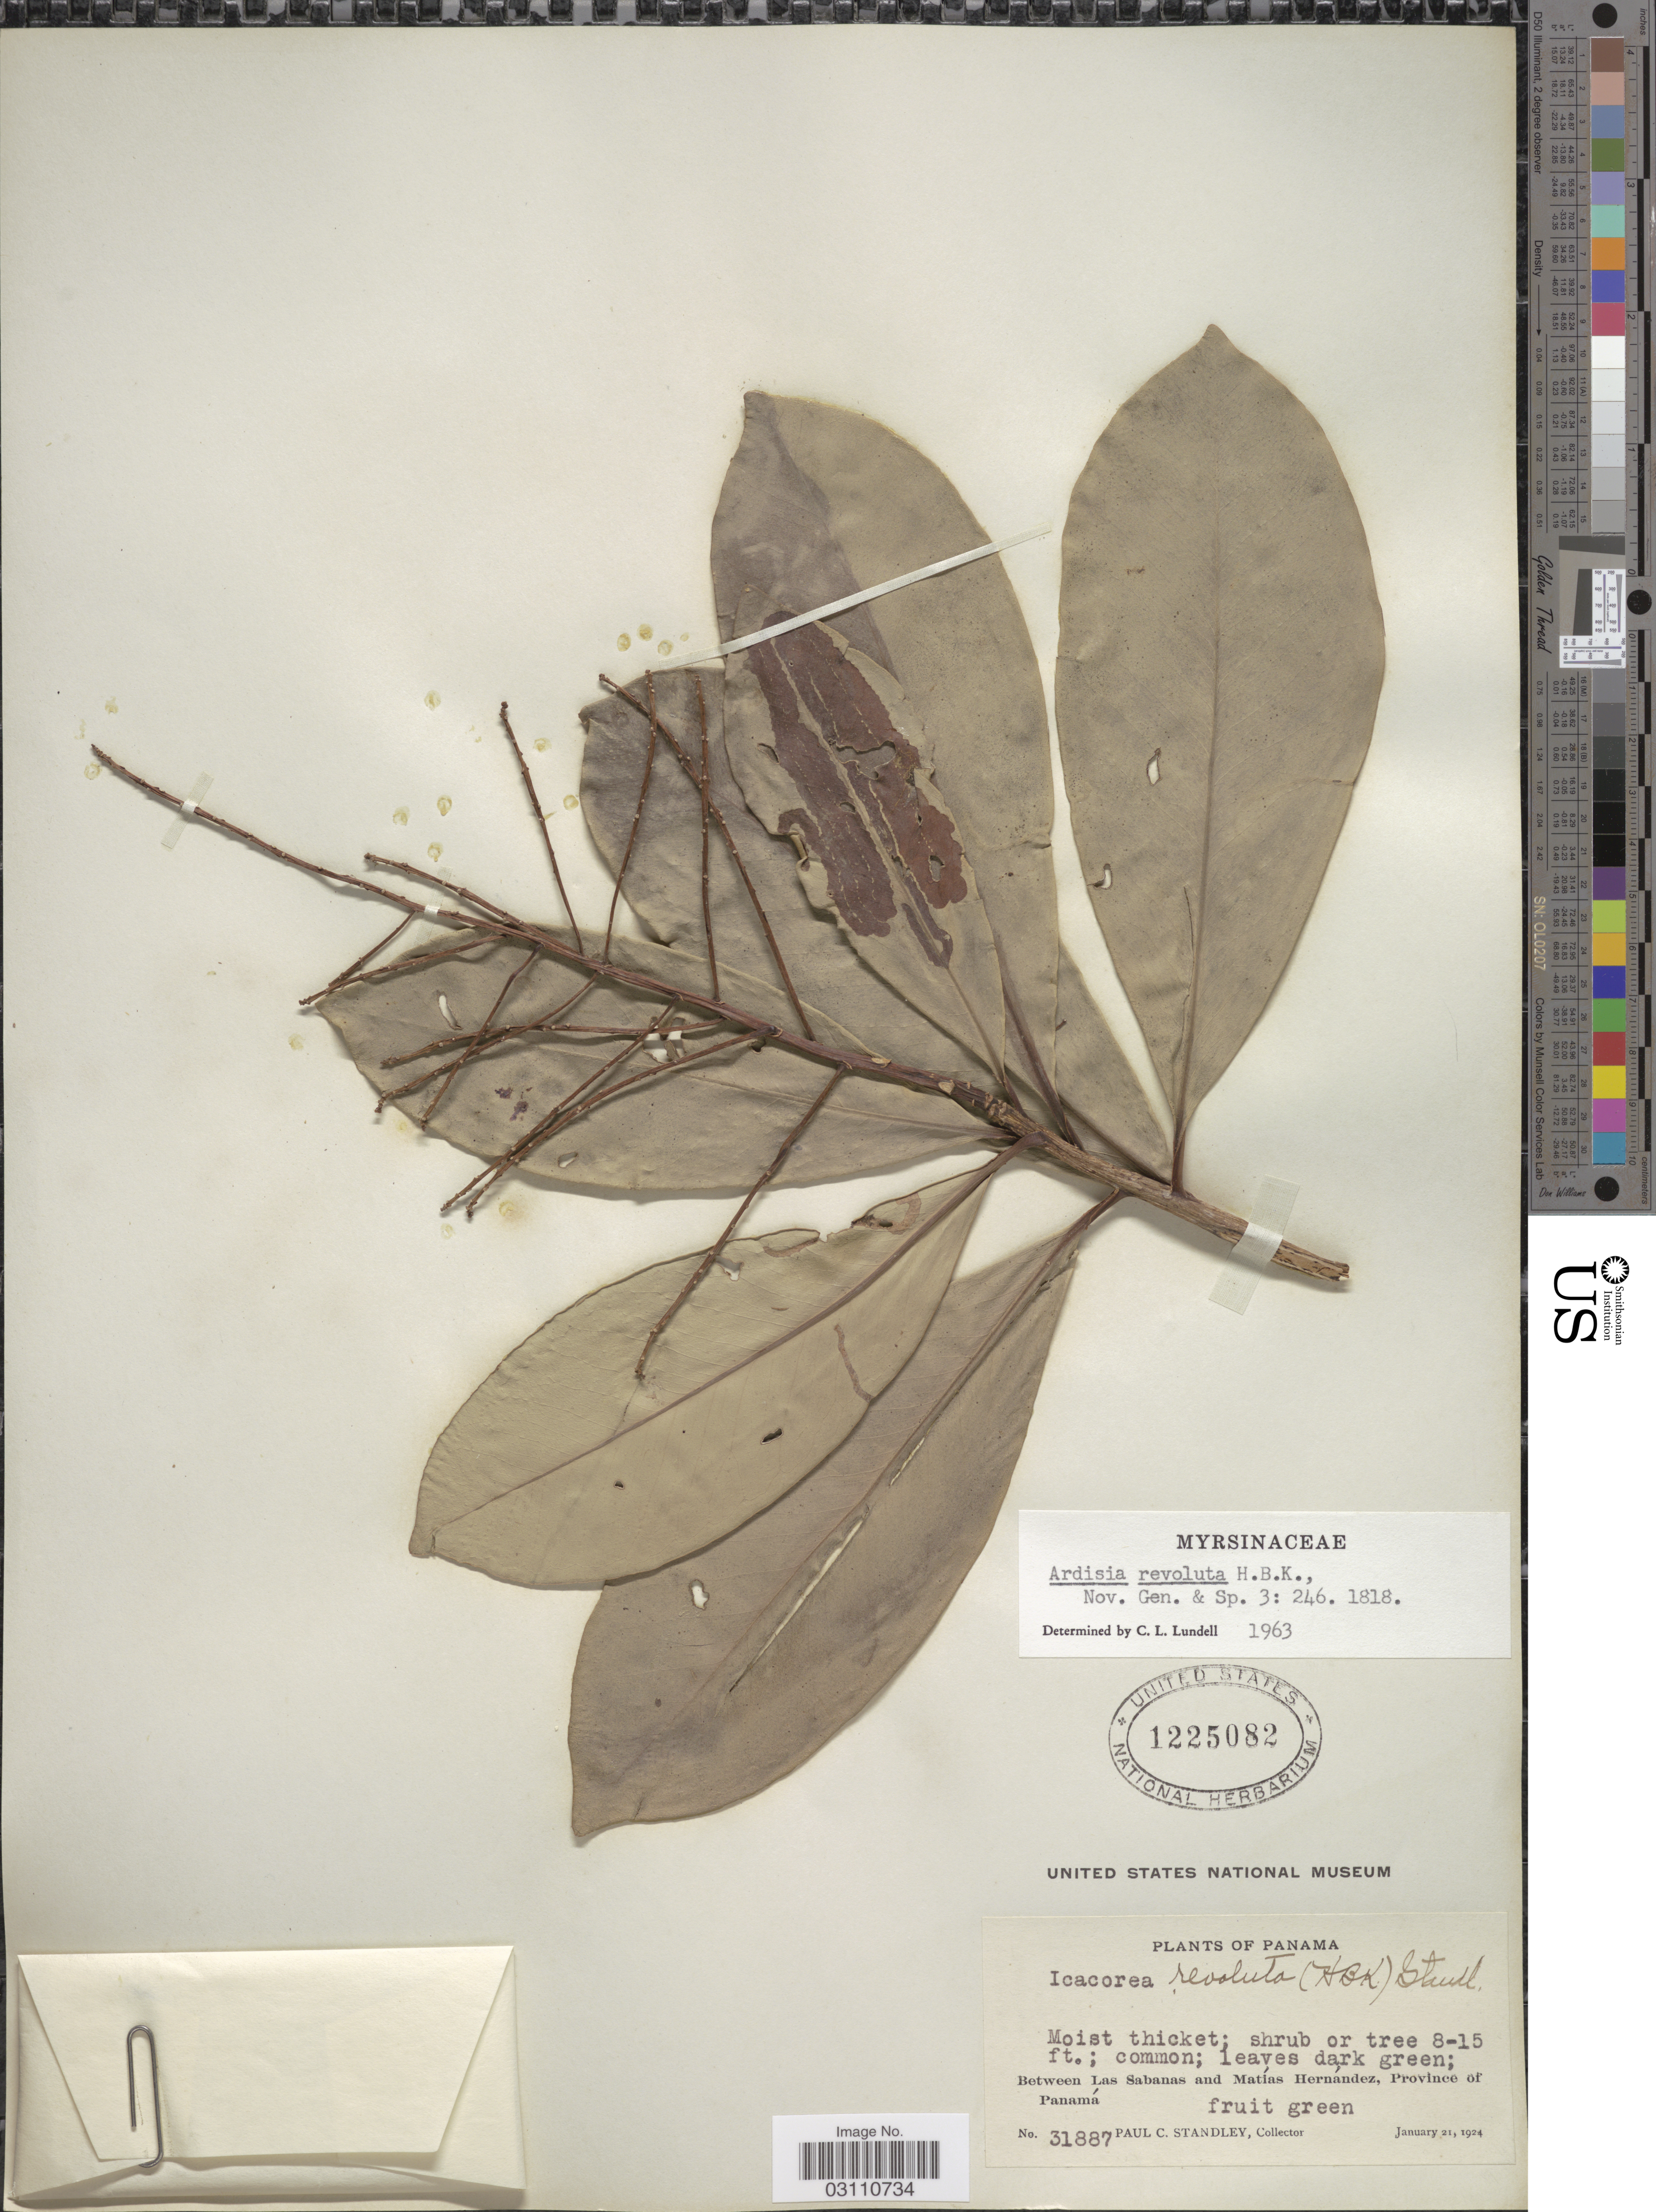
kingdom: Plantae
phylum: Tracheophyta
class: Magnoliopsida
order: Ericales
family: Primulaceae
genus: Ardisia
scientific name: Ardisia revoluta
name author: Kunth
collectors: P. C. Standley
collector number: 31887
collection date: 1924-01-21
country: Panama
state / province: Panamá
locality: Between Las Sabanas and Matías Hernández.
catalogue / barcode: US 1225082